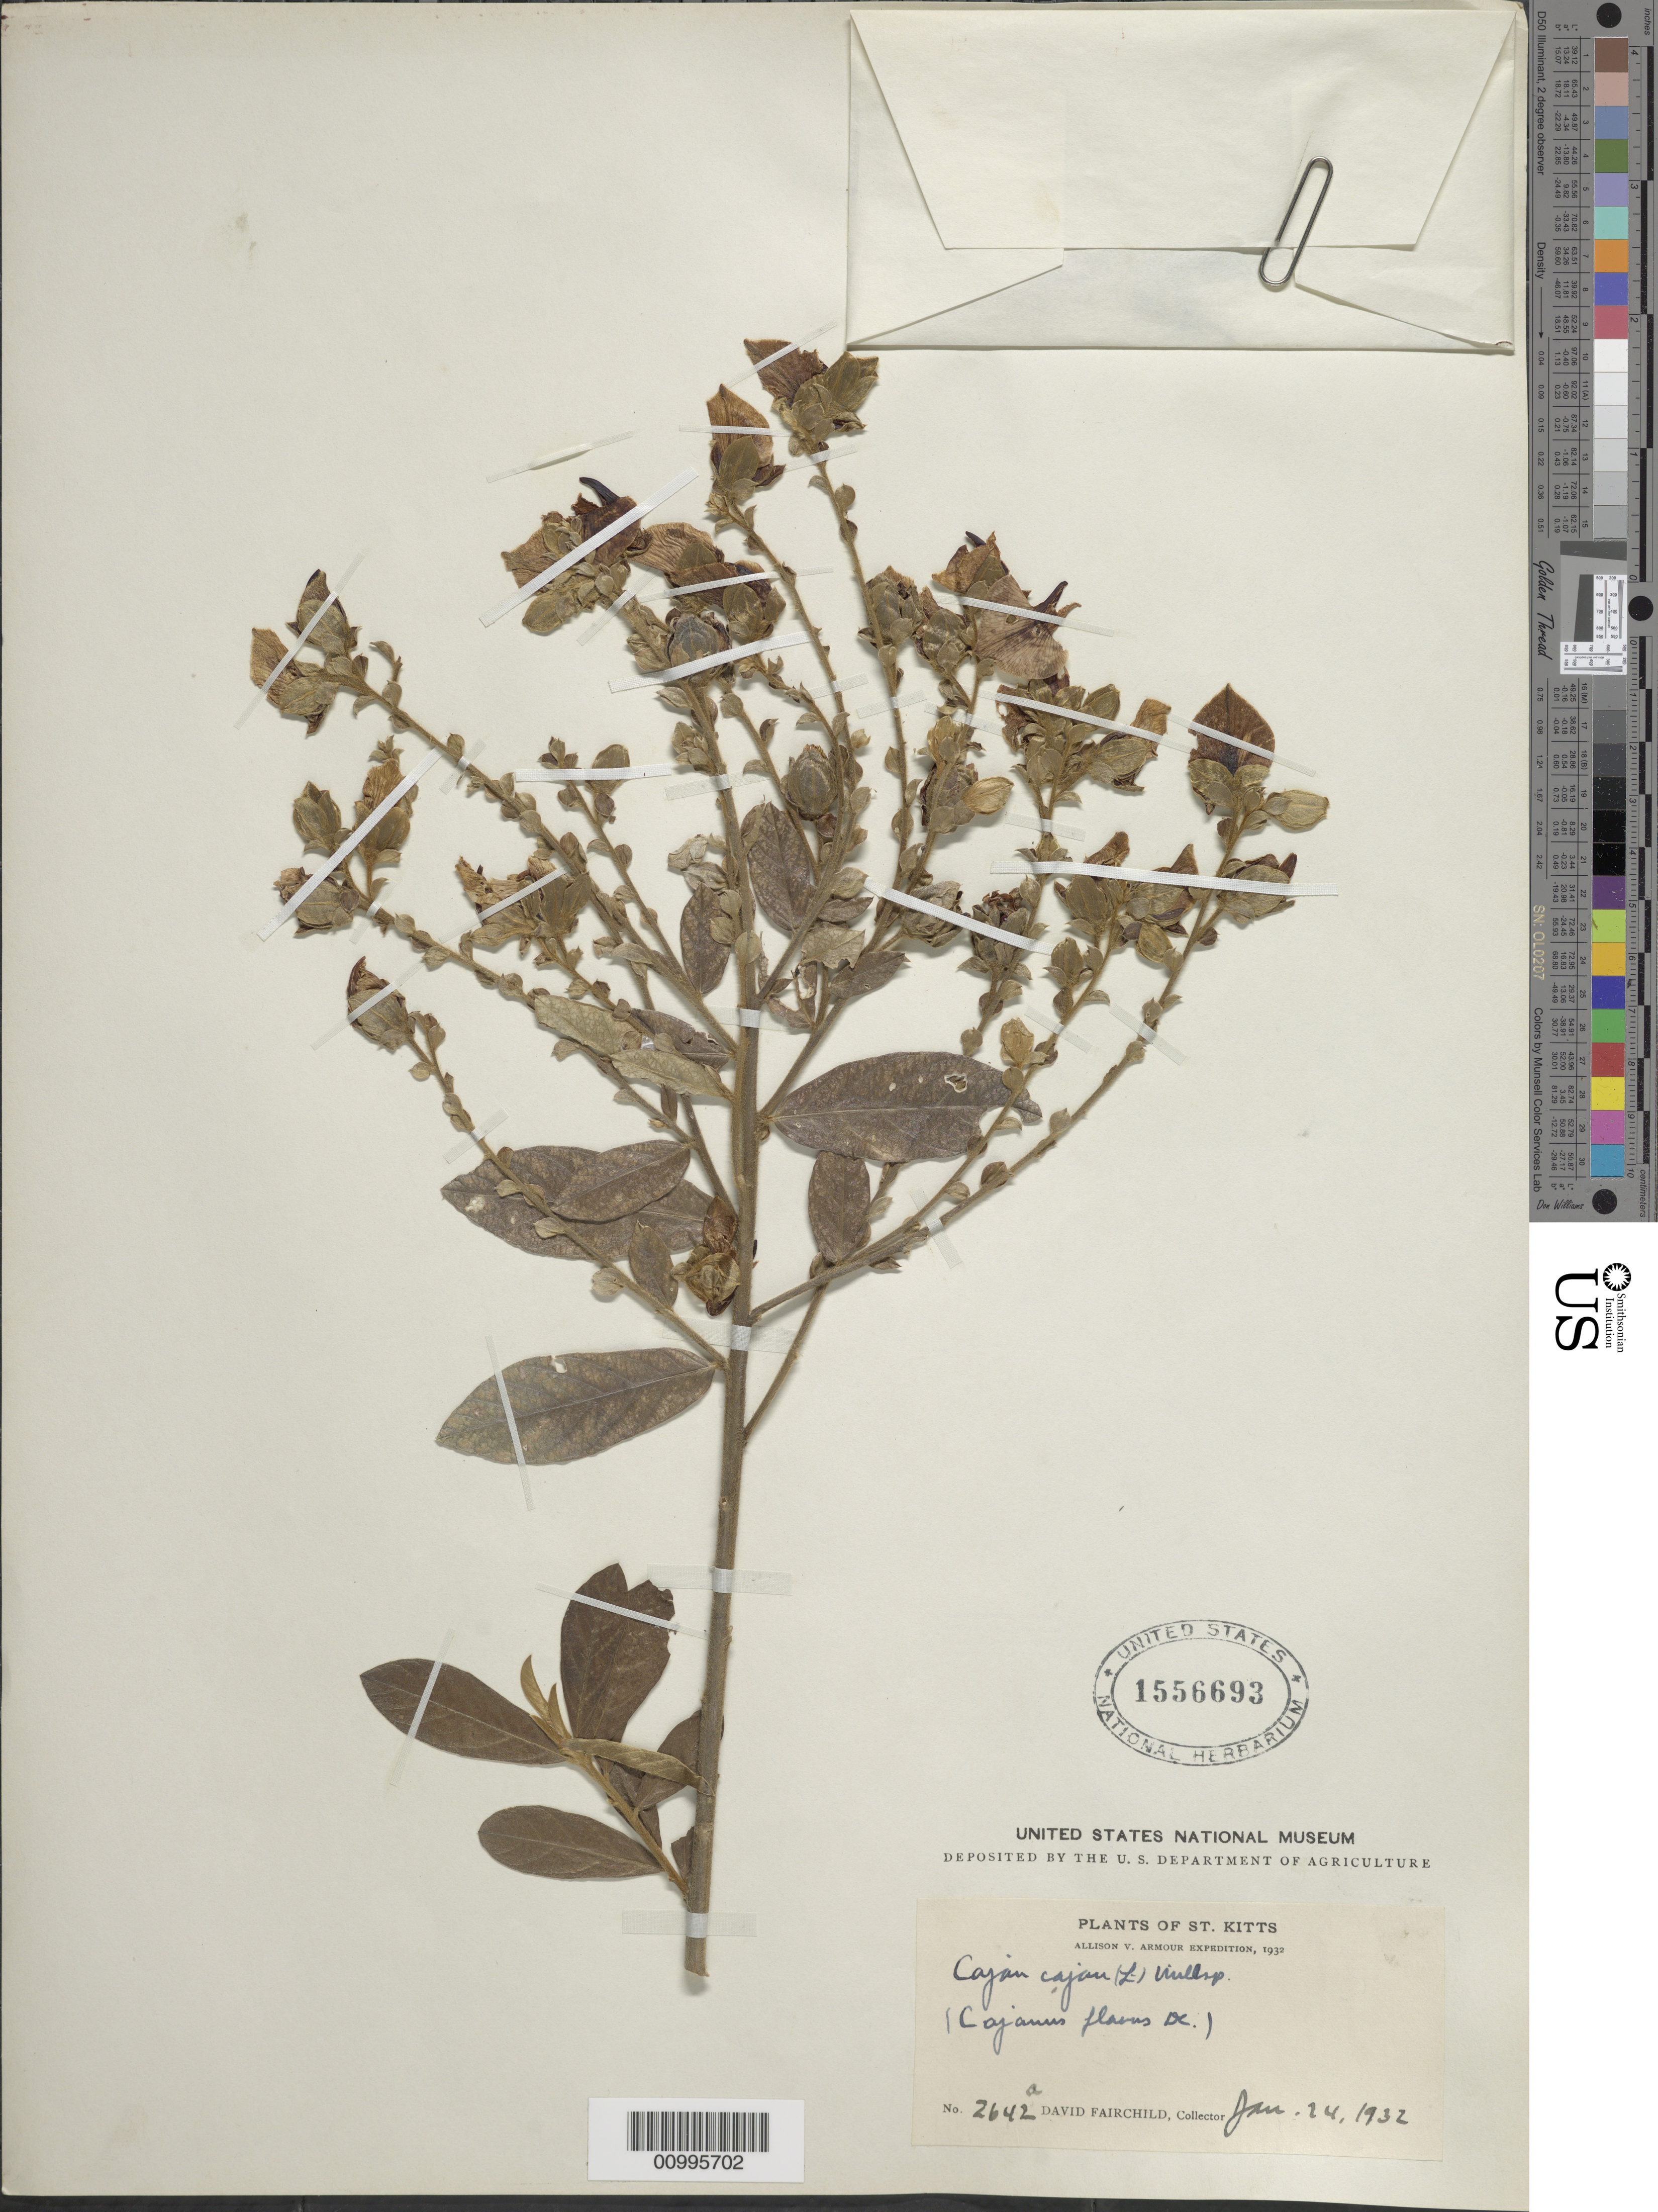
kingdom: Plantae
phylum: Tracheophyta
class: Magnoliopsida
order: Fabales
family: Fabaceae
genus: Cajanus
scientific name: Cajanus cajan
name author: (L.) Huth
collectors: D. Fairchild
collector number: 2642a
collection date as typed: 24 Jan 1932 or 24 Jun 1932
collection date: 1932-01-24 or 1932-06-24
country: St. Christopher-Nevis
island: St. Christopher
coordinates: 0 N, 0 E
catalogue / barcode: US 1556693